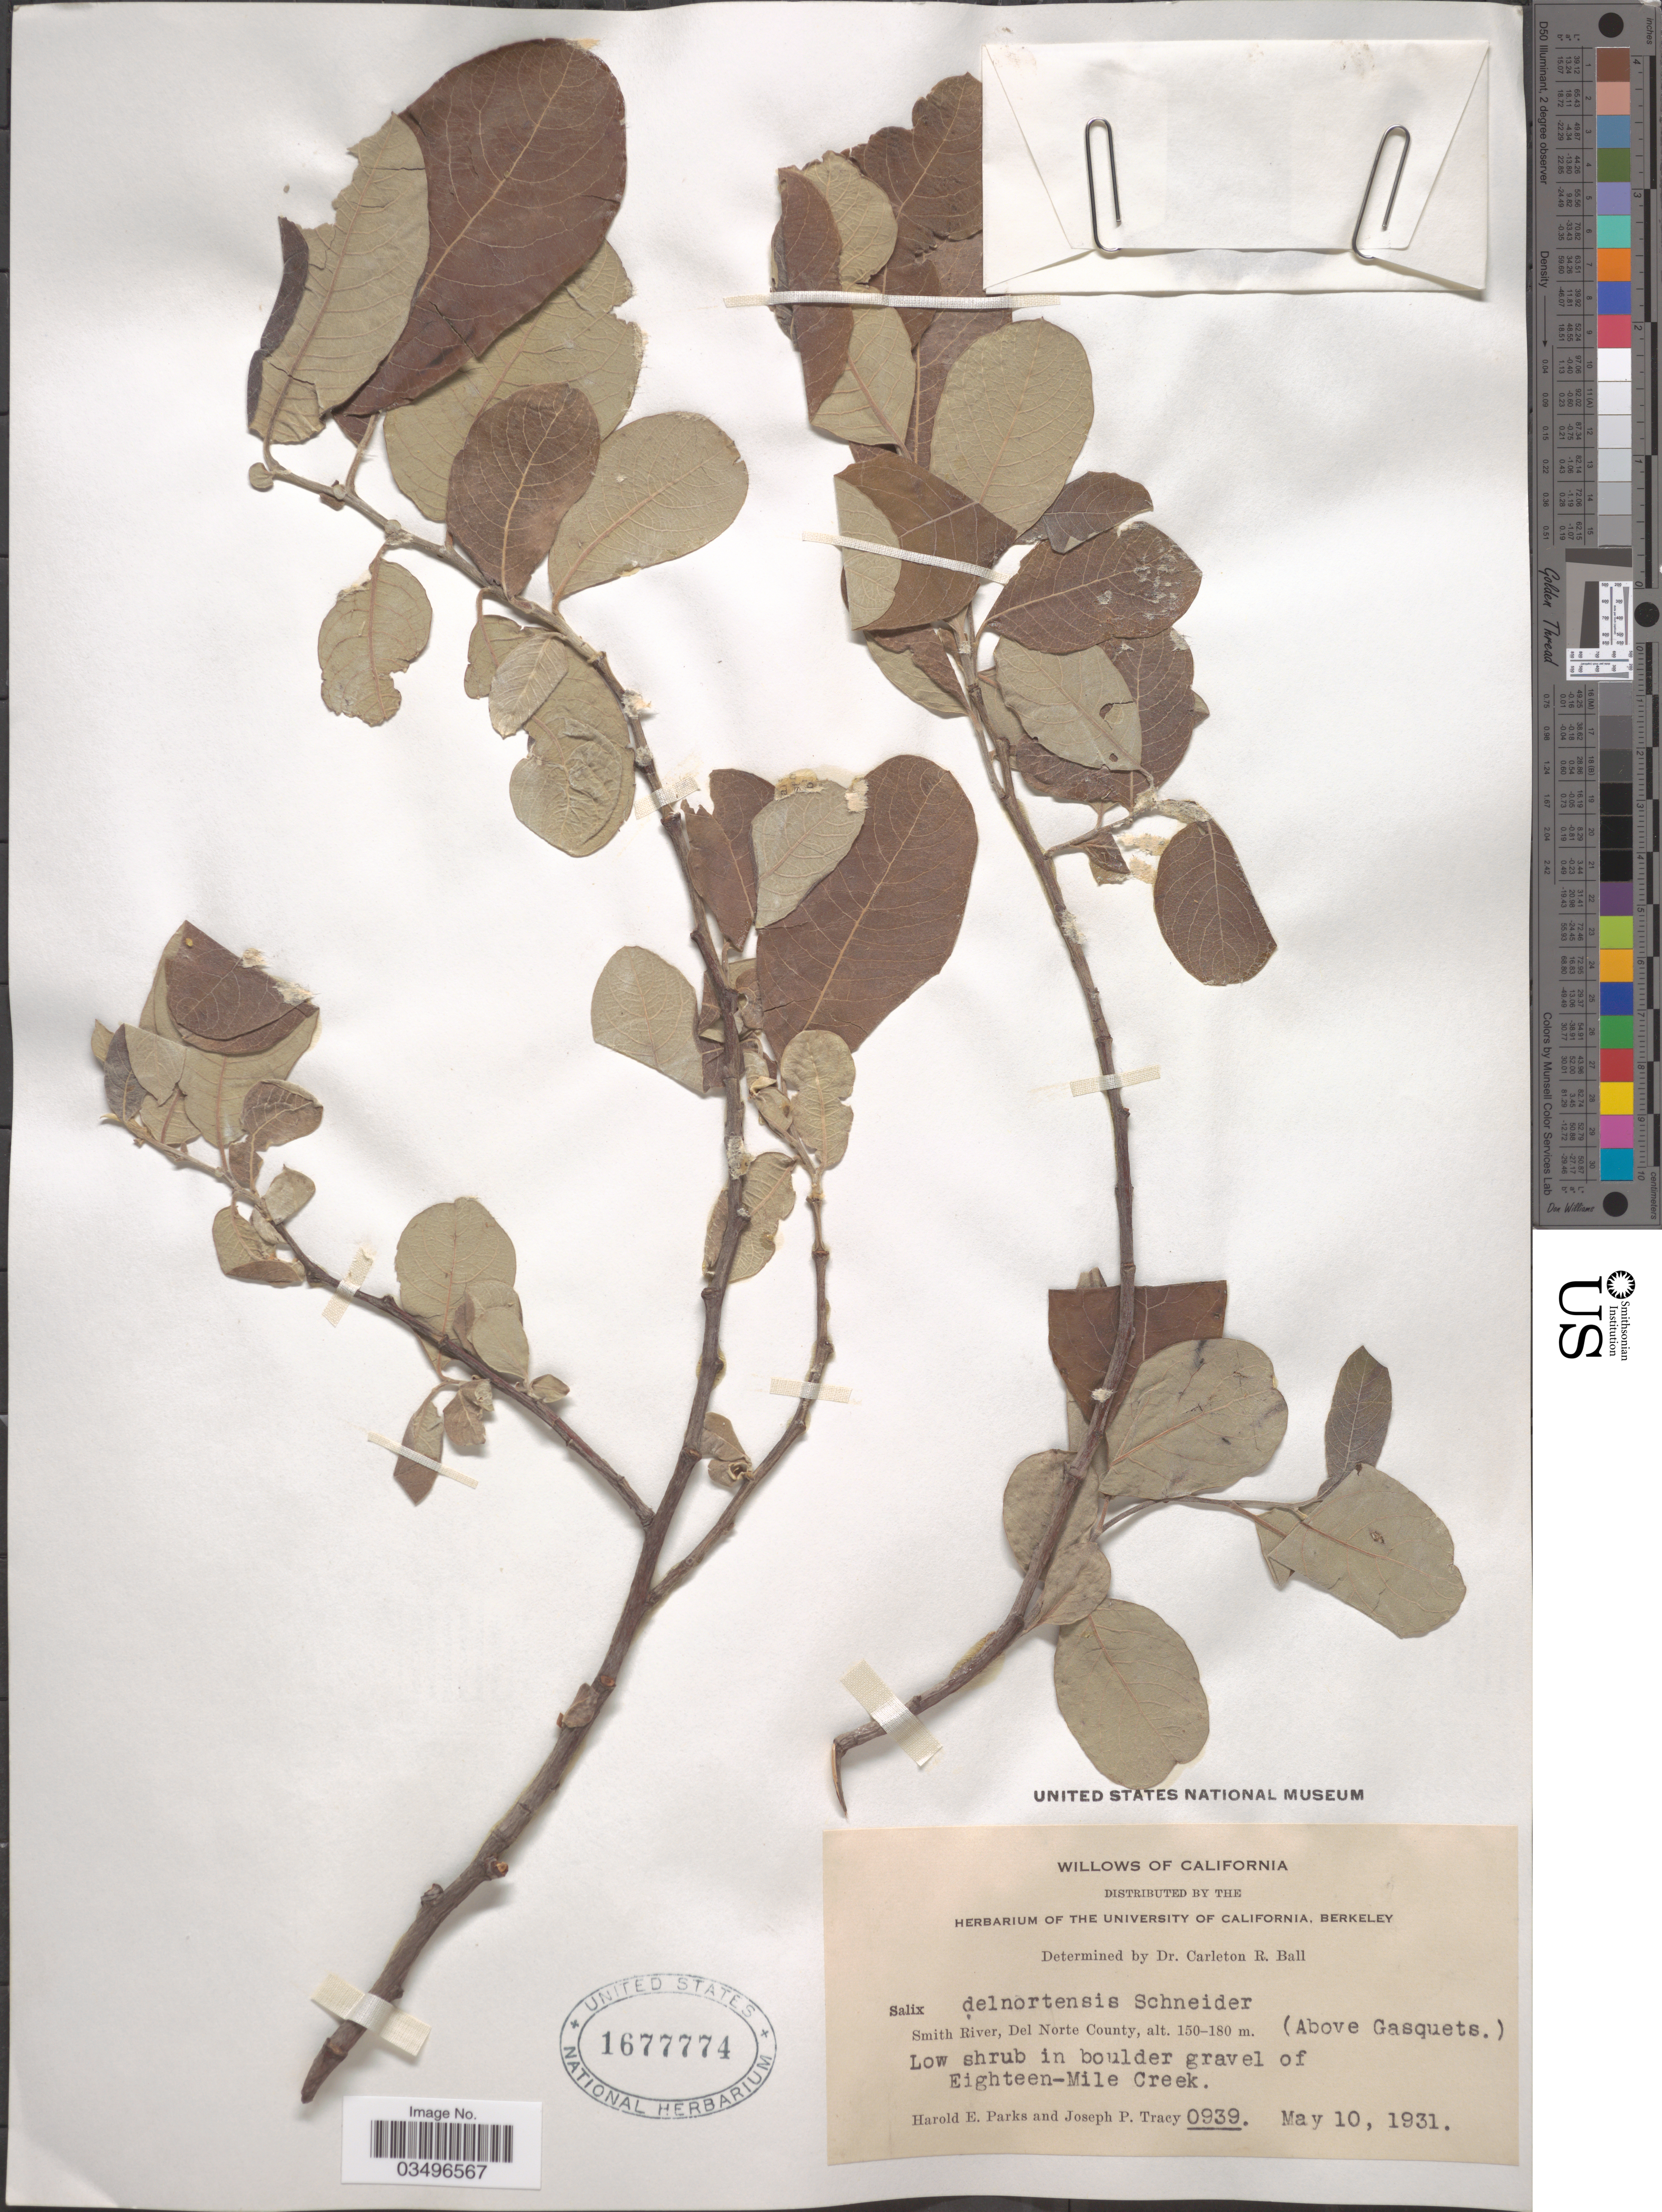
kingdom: Plantae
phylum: Tracheophyta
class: Magnoliopsida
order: Malpighiales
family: Salicaceae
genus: Salix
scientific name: Salix delnortensis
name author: C.K. Schneid.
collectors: H. E. Parks & J. Tracy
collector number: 0939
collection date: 1931-05-10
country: United States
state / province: California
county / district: Del Norte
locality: Smith River, Del Norte County. (Above Gasquets.). Low shrub in boulder gravel of Eighteen-Mile Creek.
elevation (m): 150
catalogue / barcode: US 1677774